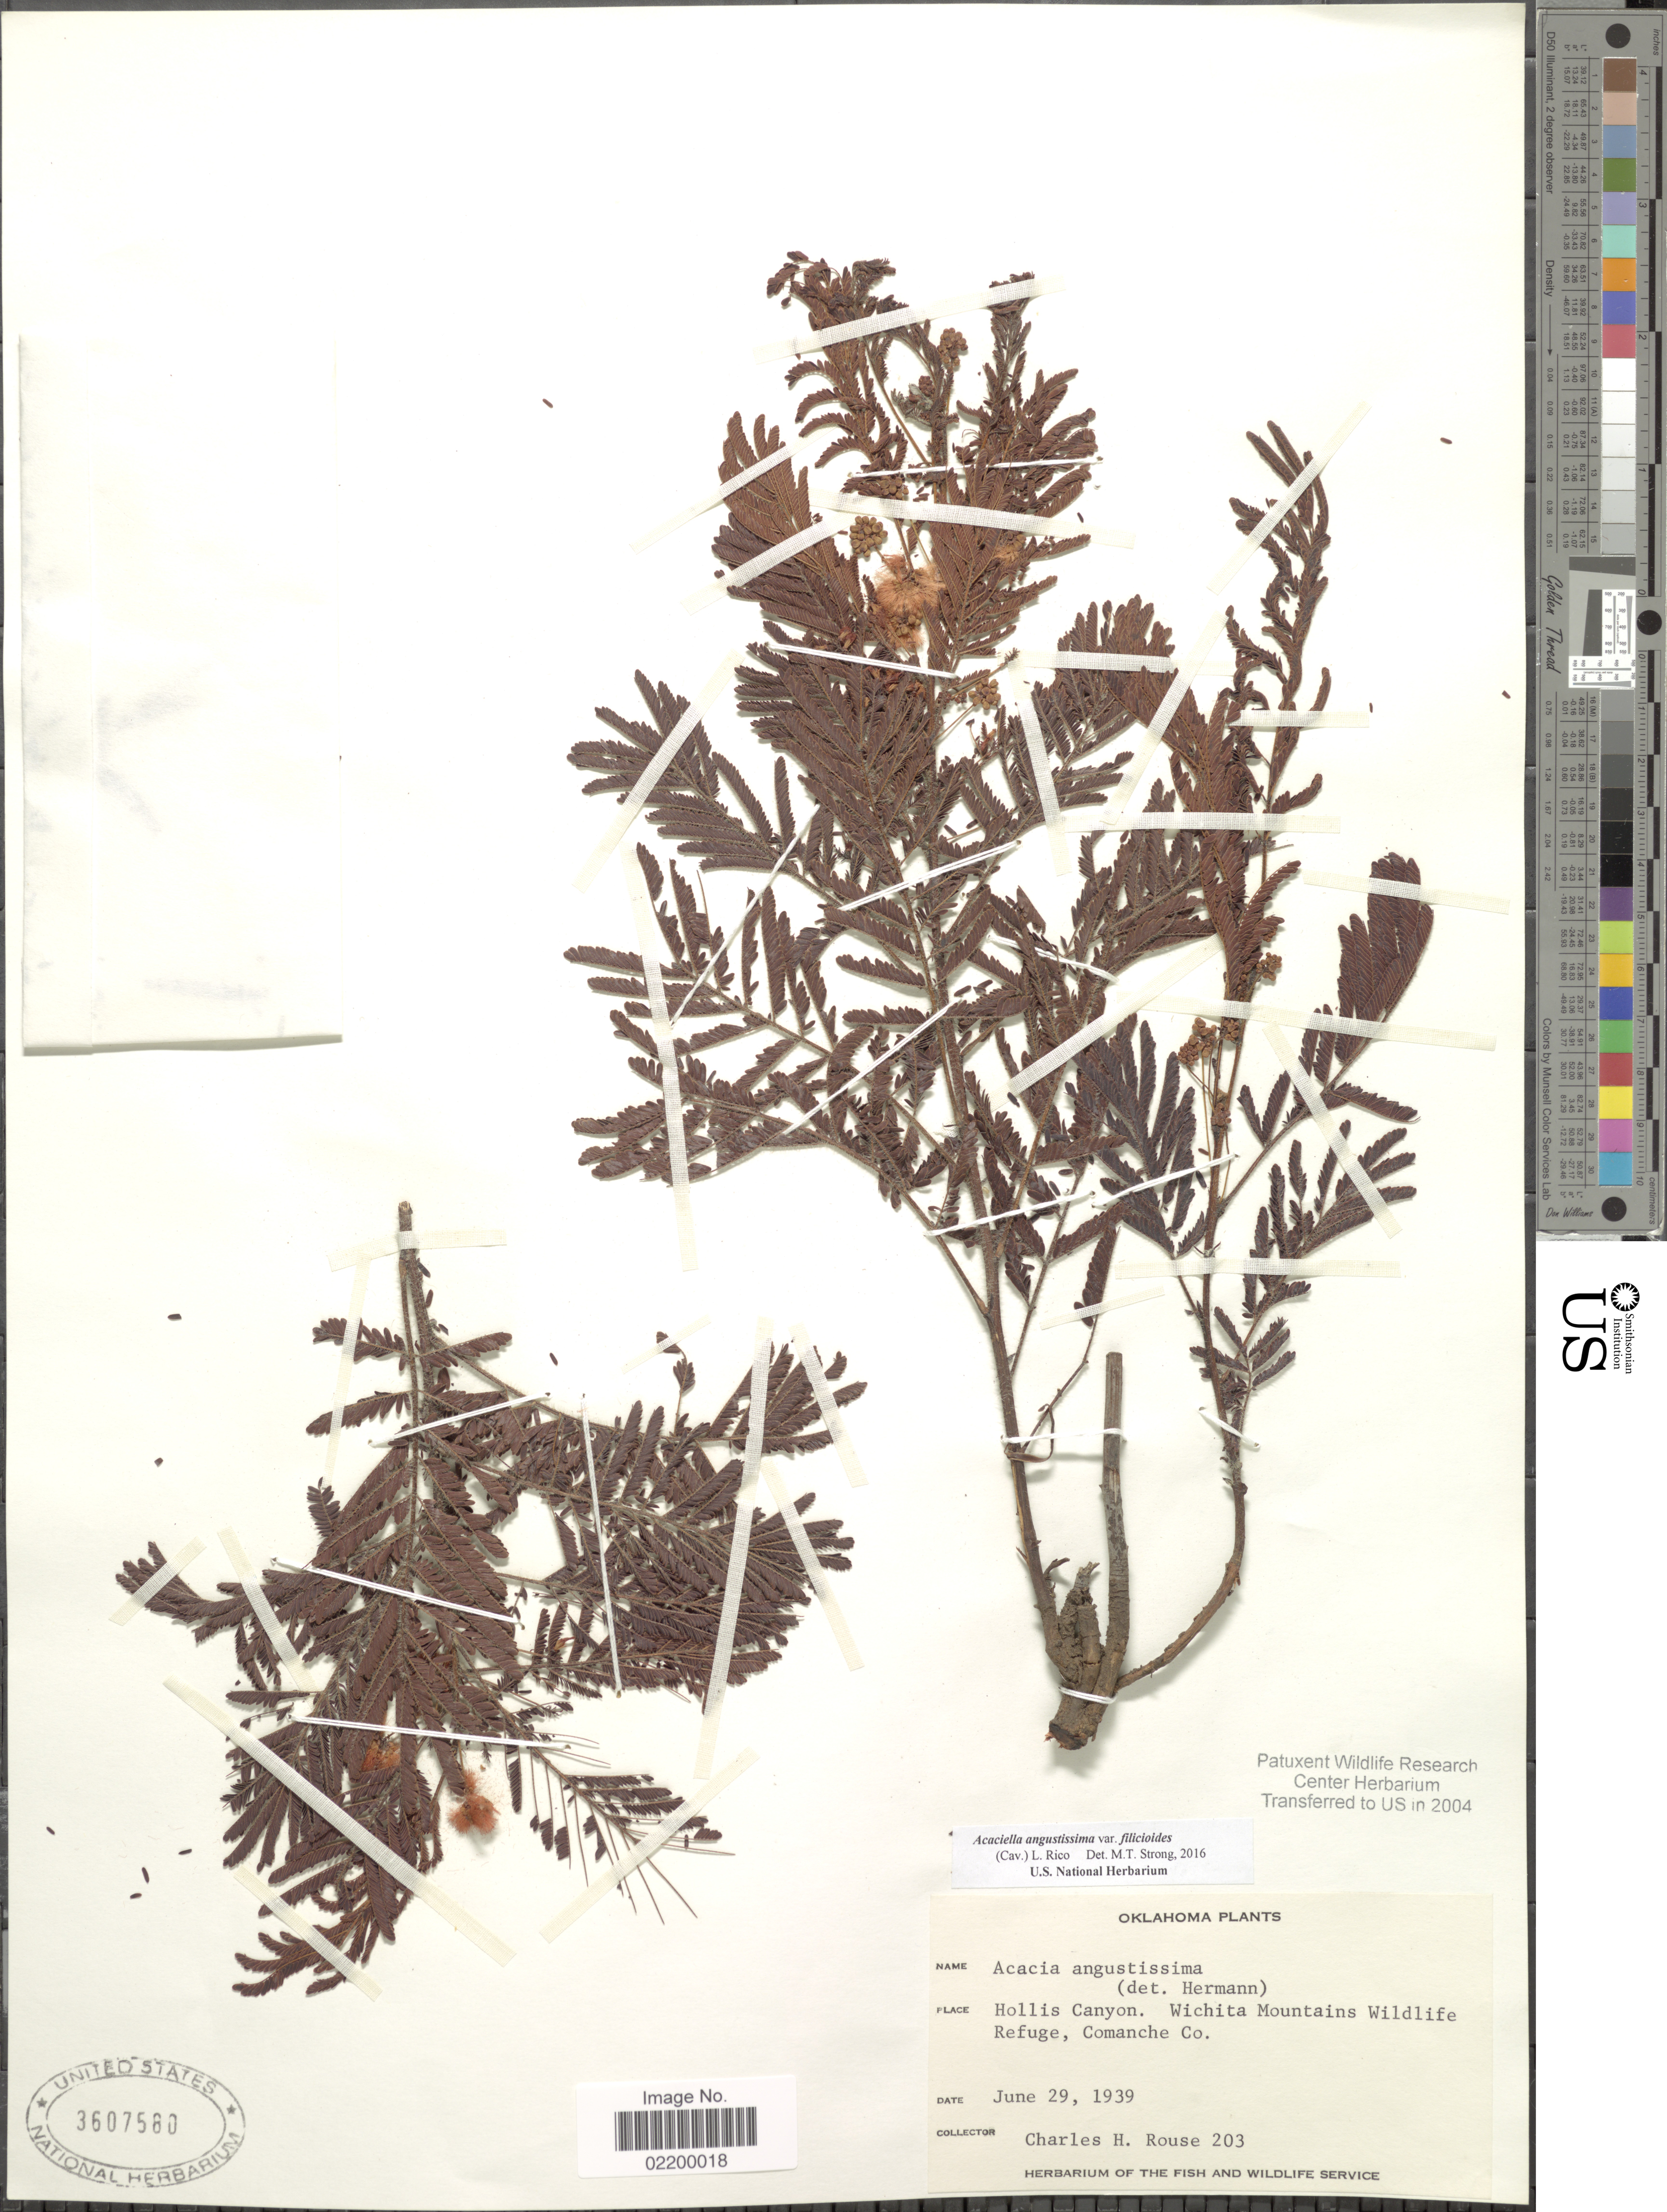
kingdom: Plantae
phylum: Tracheophyta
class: Magnoliopsida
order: Fabales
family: Fabaceae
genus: Acaciella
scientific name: Acaciella angustissima var. filicioides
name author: (Cav.) L. Rico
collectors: C. Rouse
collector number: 203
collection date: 1939-06-29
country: United States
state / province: Oklahoma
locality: Hollis Canyon. Wichita Mountains Wildlife Refuge, Comanche Co.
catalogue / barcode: US 3607580